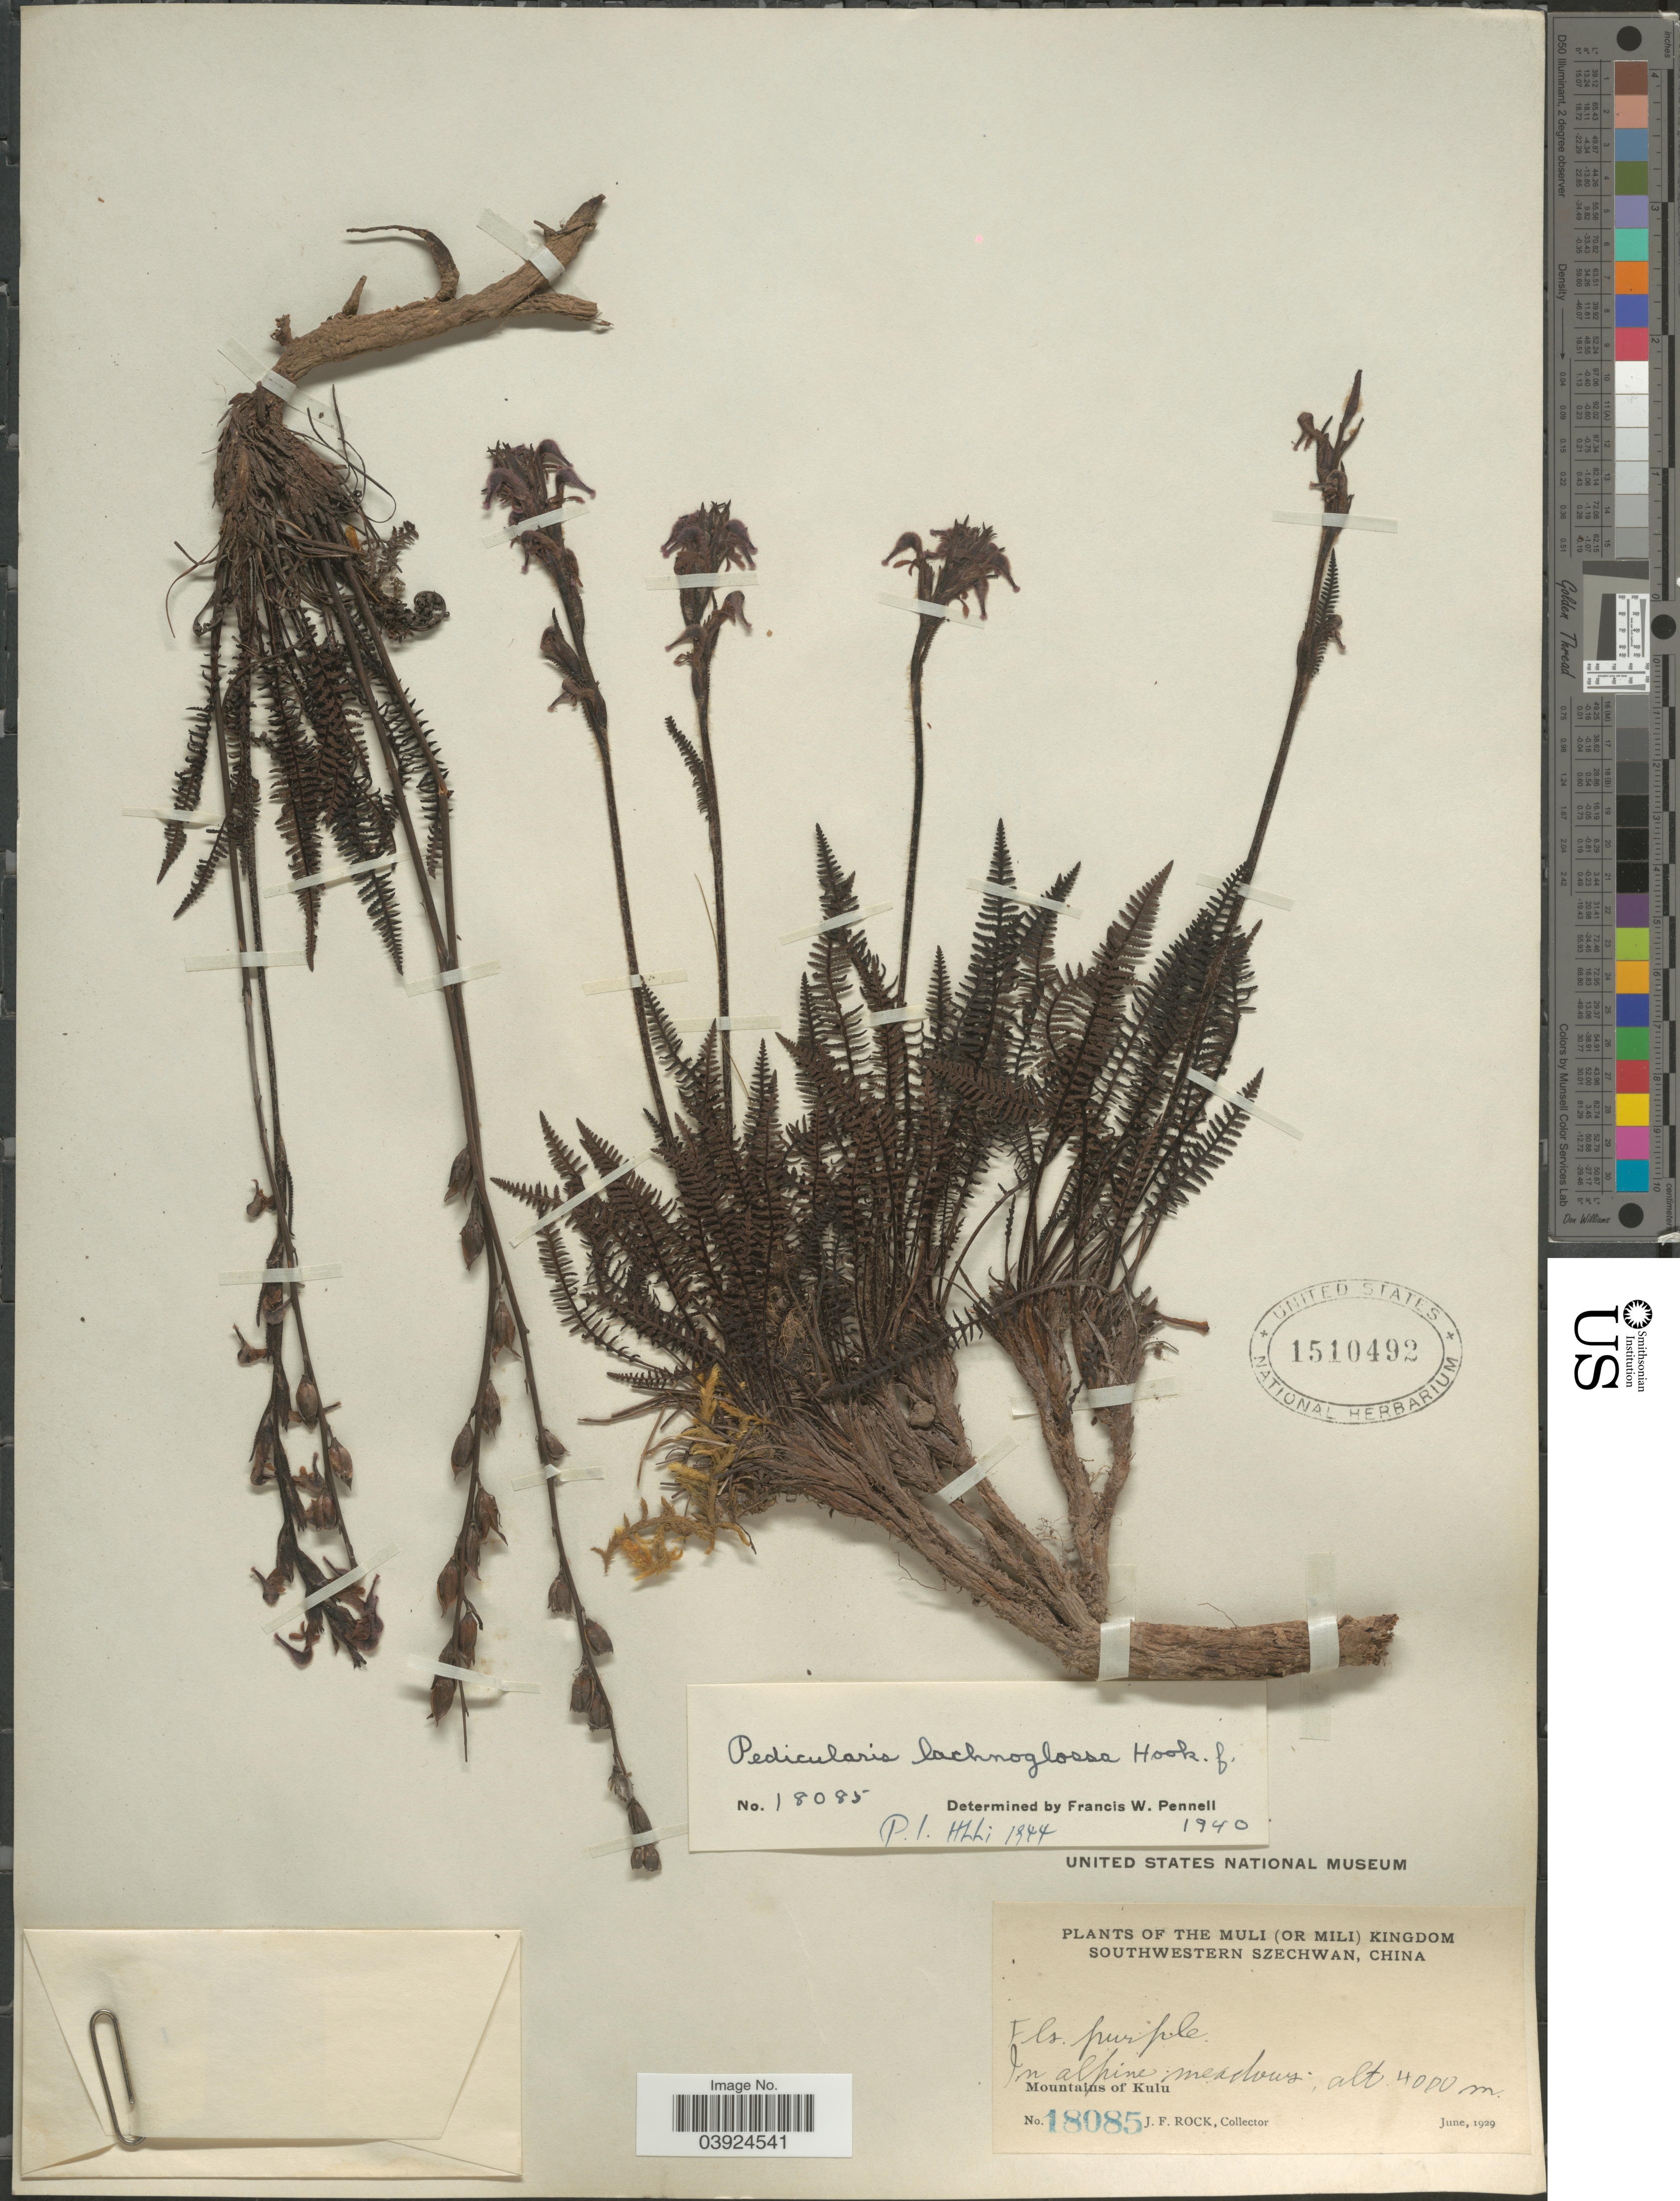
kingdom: Plantae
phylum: Tracheophyta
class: Magnoliopsida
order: Lamiales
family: Orobanchaceae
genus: Pedicularis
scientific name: Pedicularis lachnoglossa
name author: Hook. f.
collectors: J. Rock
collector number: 18085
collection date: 1929-06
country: China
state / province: Sichuan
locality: The Muli (or Mili) Kingdom southwestern Szechwan. Mountains of Kulu.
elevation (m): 4000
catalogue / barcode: US 1510492